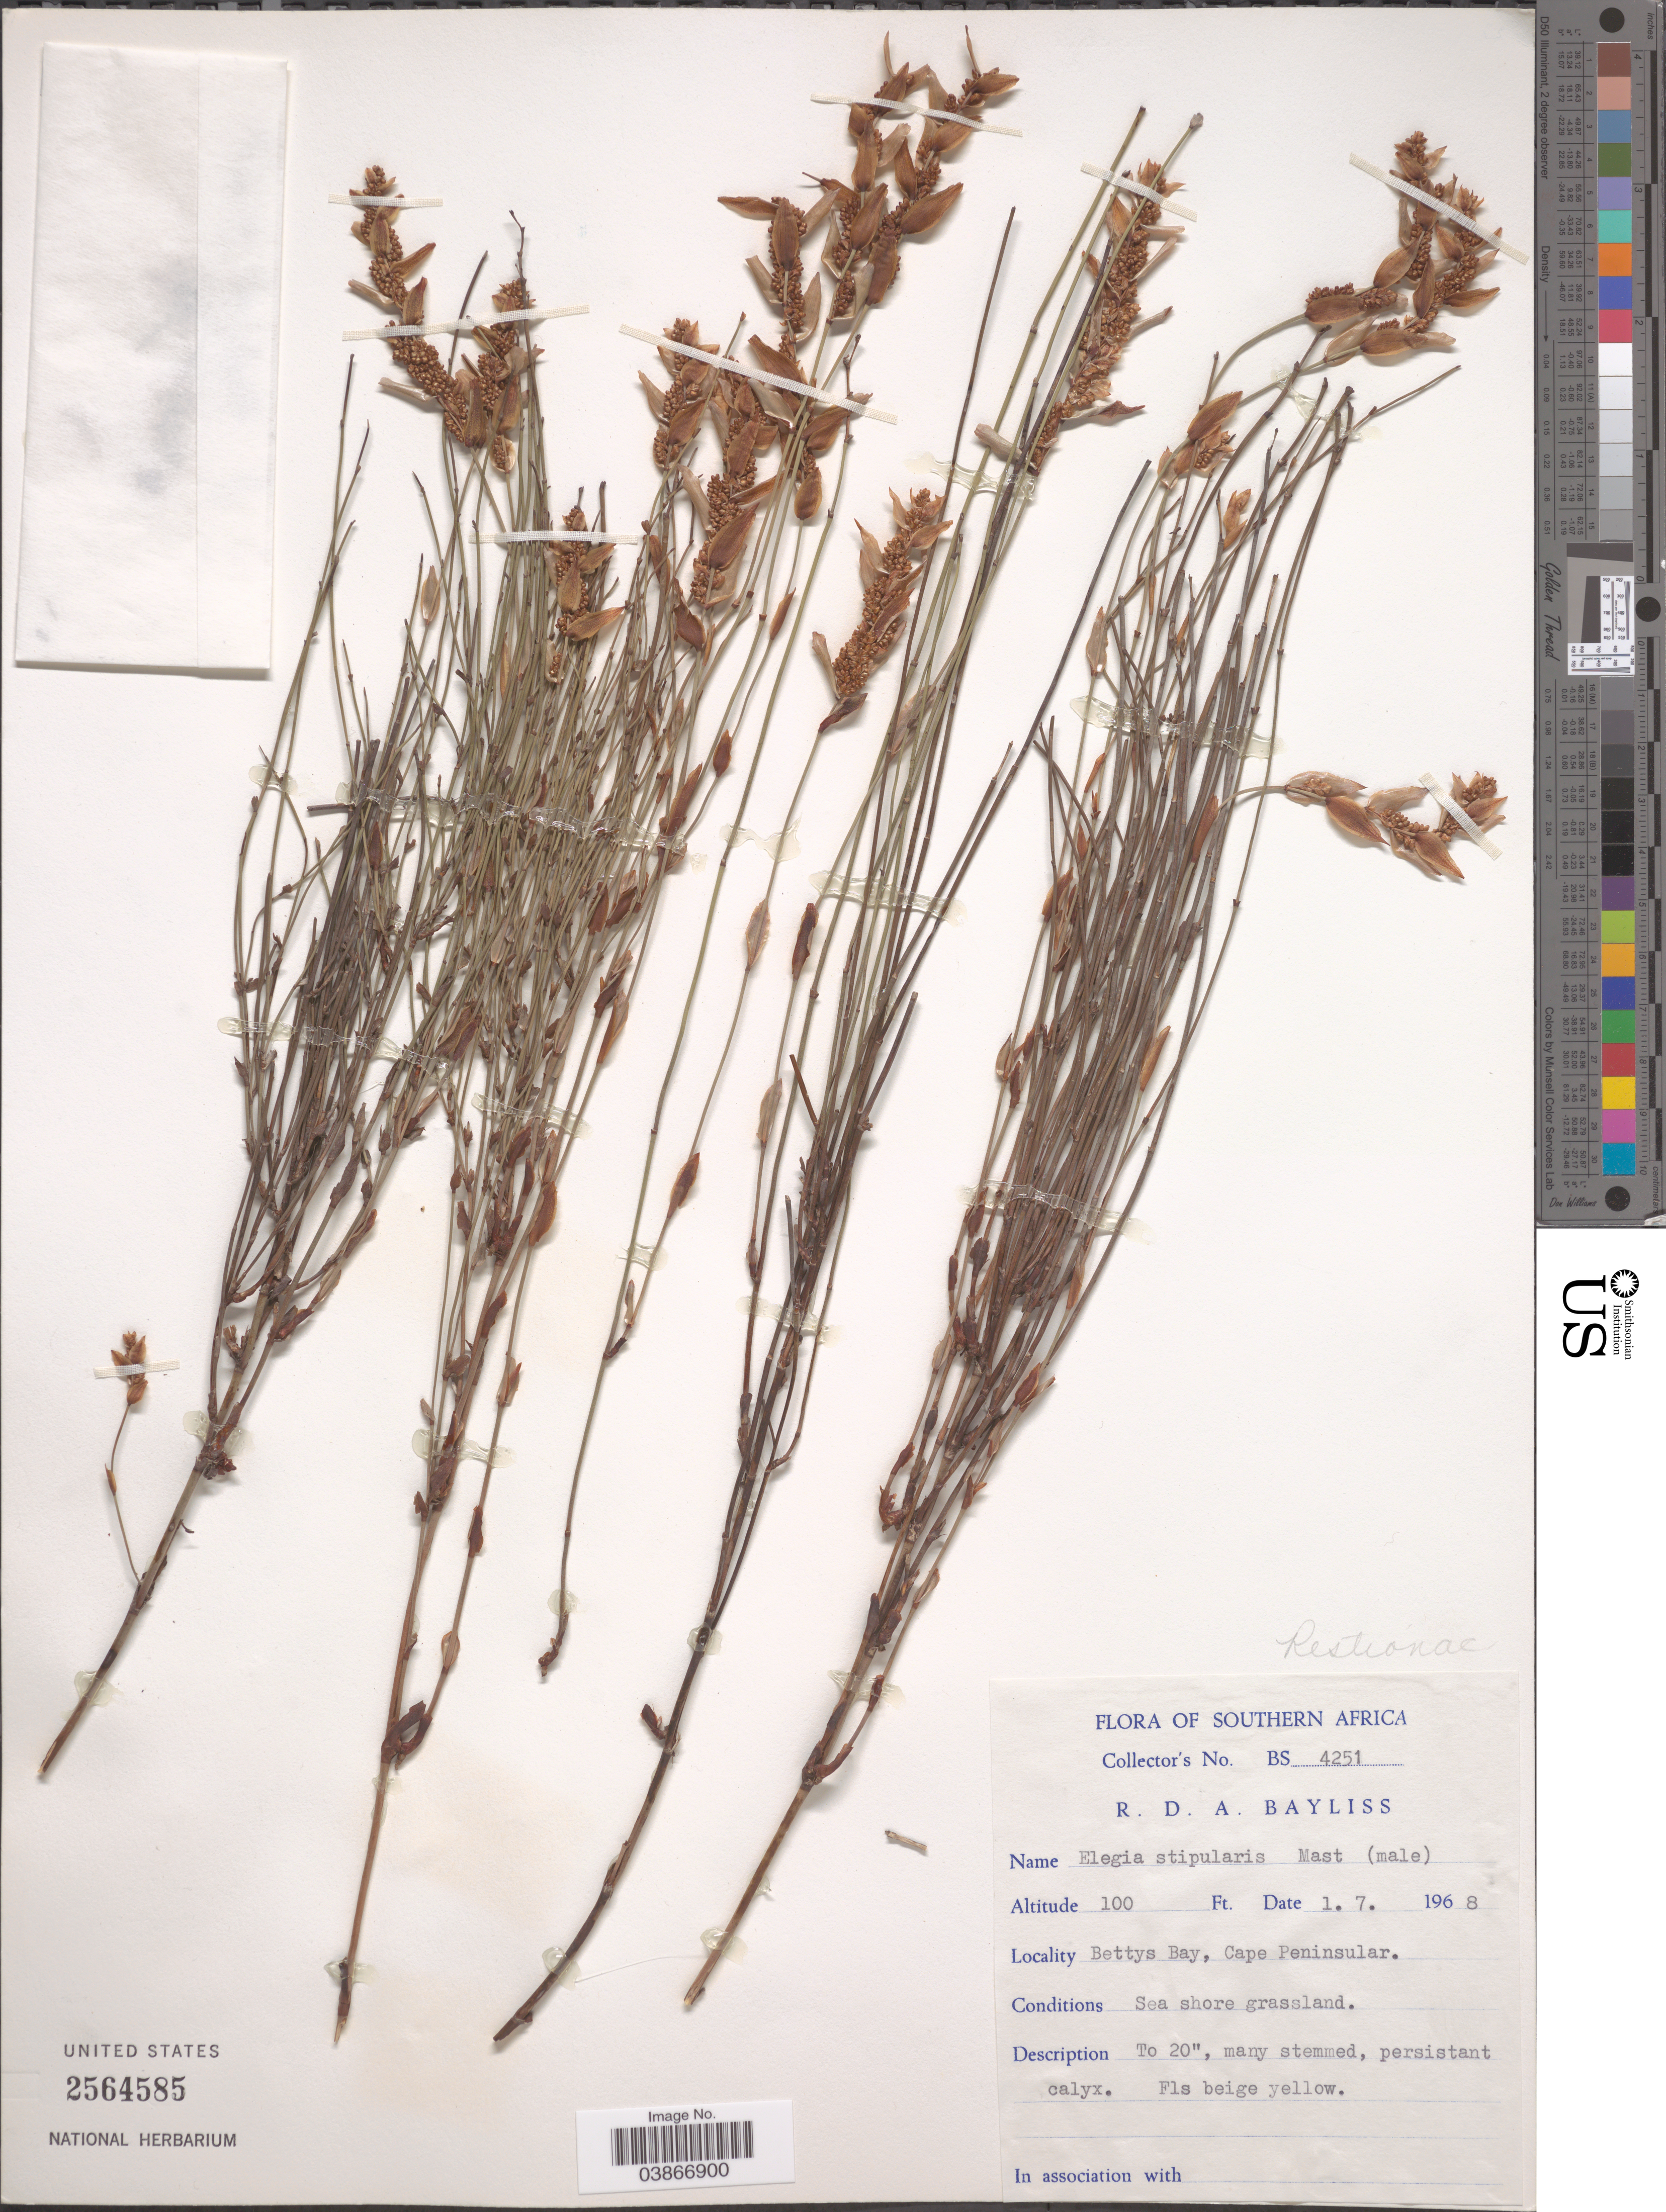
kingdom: Plantae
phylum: Tracheophyta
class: Liliopsida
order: Poales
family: Restionaceae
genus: Elegia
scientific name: Elegia stipularis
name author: Mast.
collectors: R. Bayliss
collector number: BS4251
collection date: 1968-07-01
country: South Africa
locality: Southern Africa. Bettys Bay, Cape Peninsular.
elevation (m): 30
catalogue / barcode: US 2564585